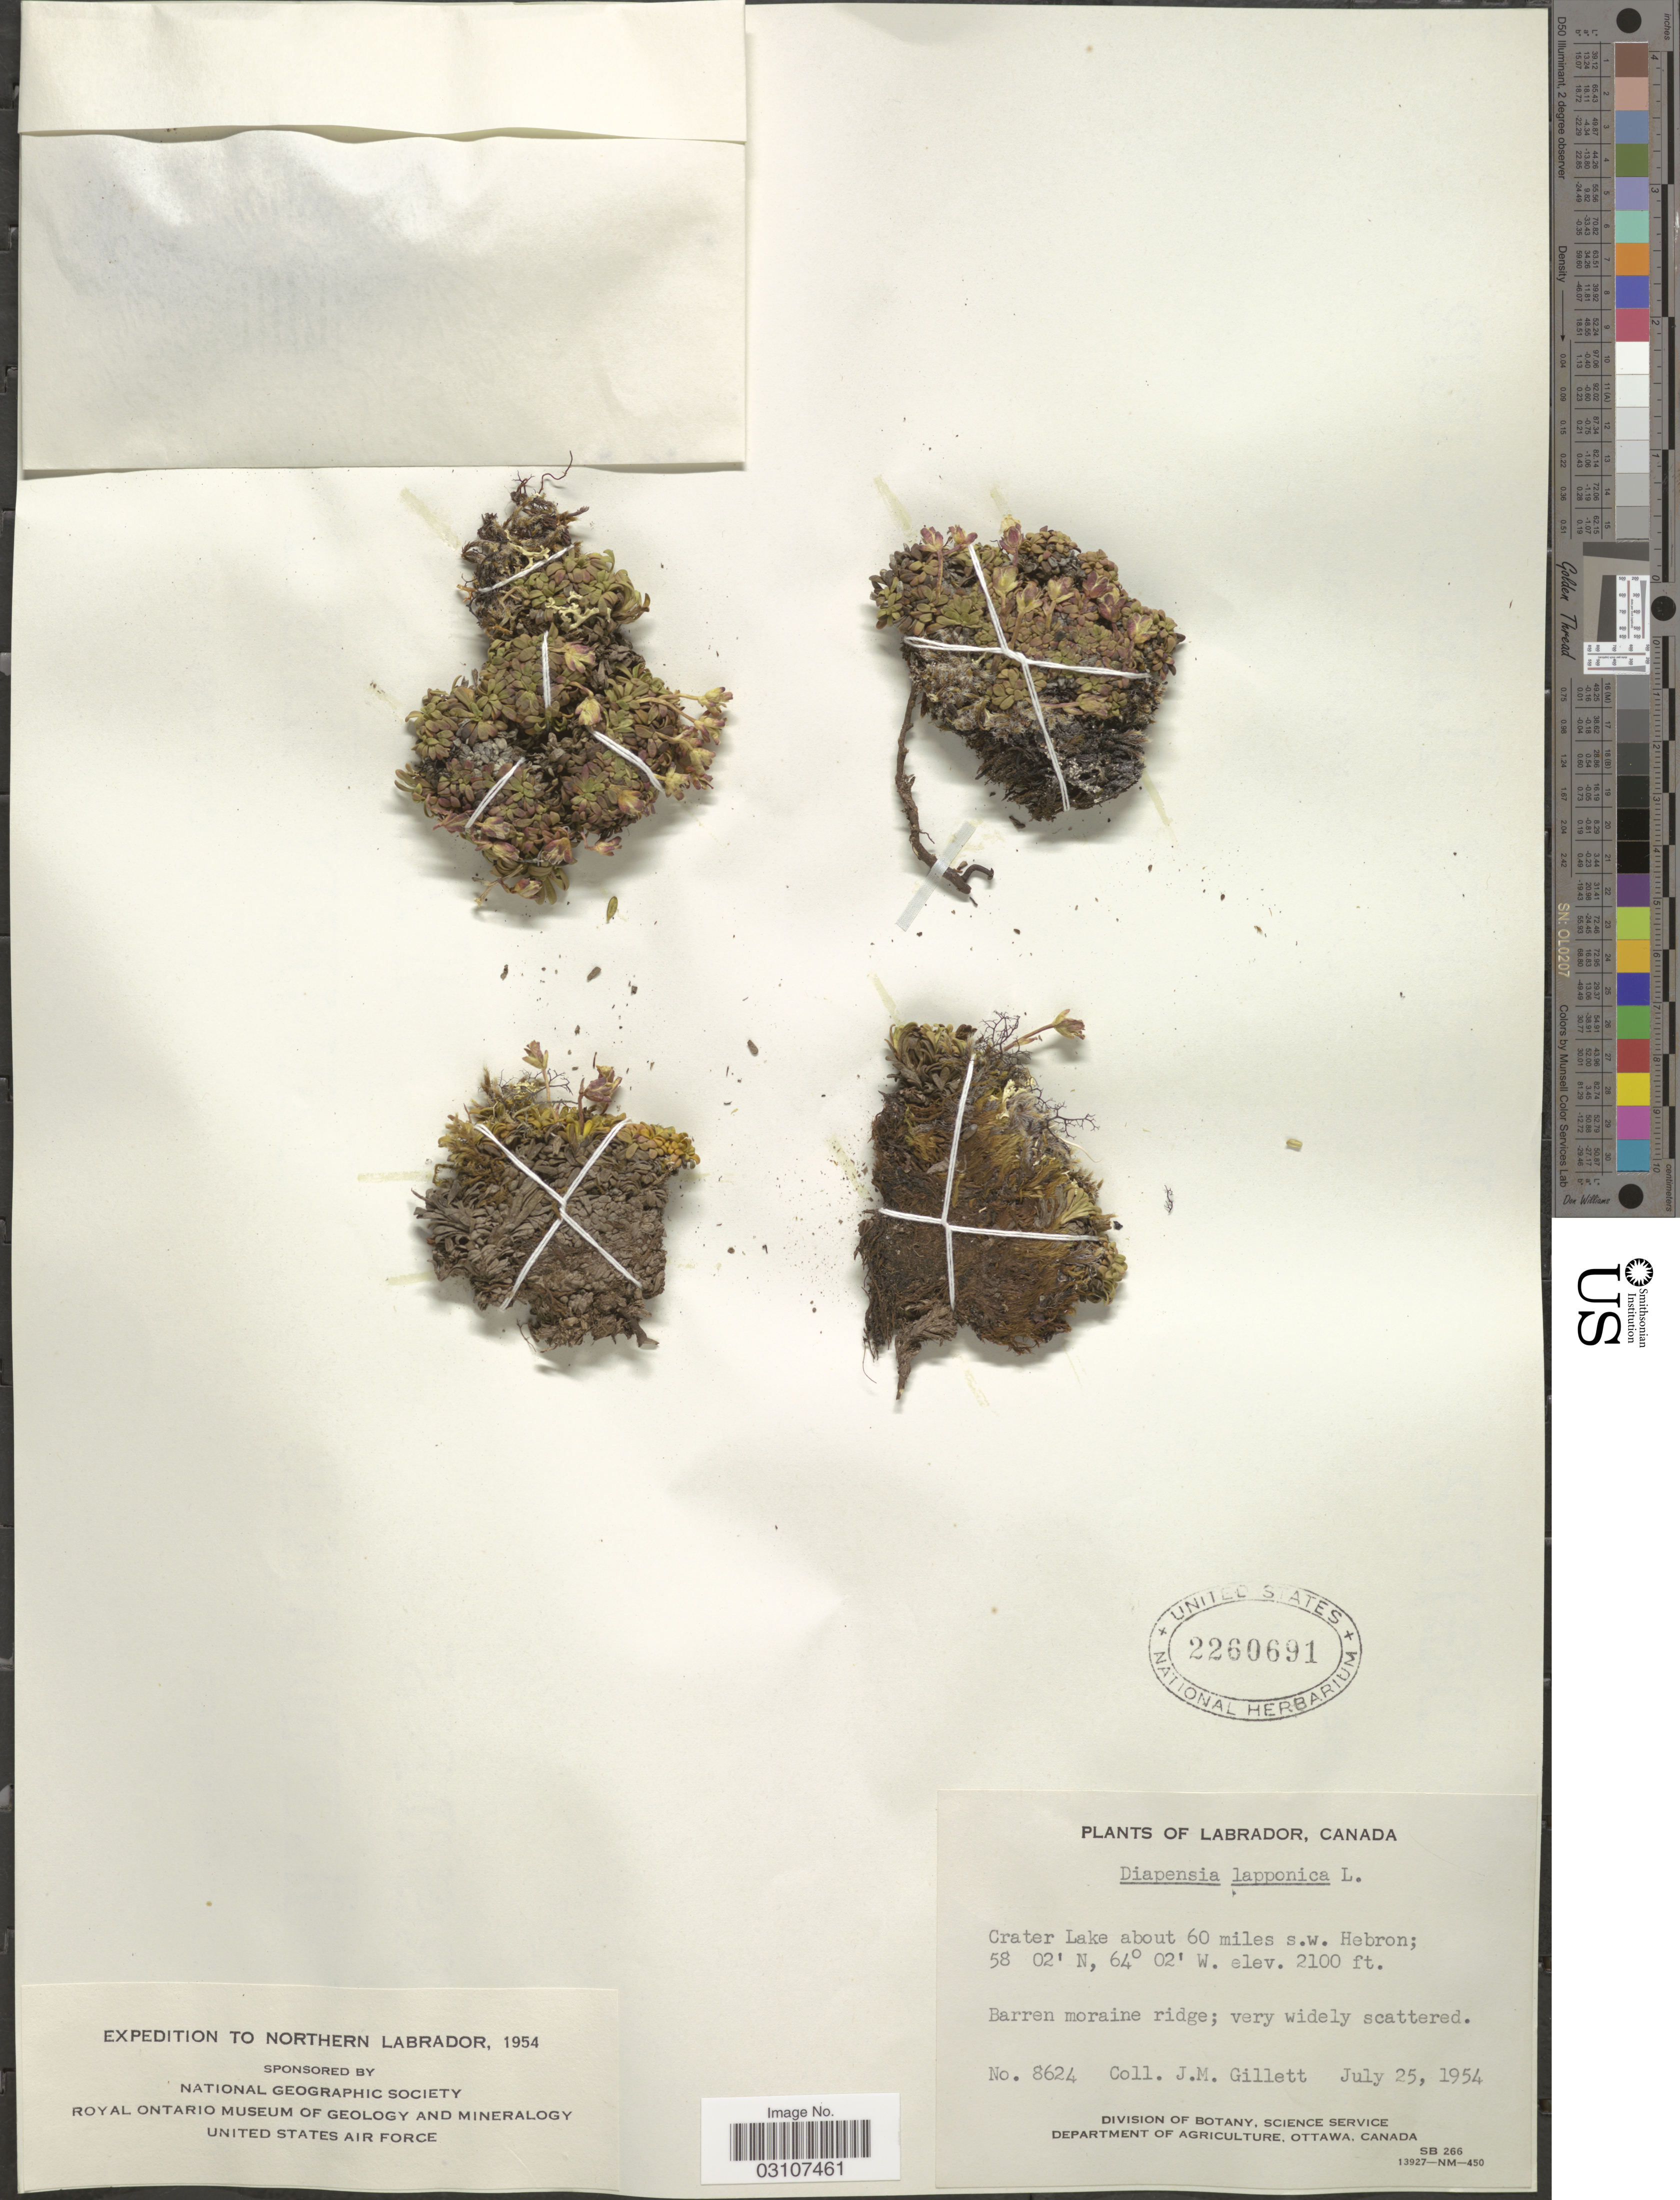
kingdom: Plantae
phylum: Tracheophyta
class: Magnoliopsida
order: Ericales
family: Diapensiaceae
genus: Diapensia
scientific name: Diapensia lapponica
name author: L.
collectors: J. M. Gillett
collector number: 8624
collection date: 1954-07-25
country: Canada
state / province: Newfoundland and Labrador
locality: Labrador. Crater Lake about 60 miles s.w. Hebron.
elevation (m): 640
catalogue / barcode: US 2260691